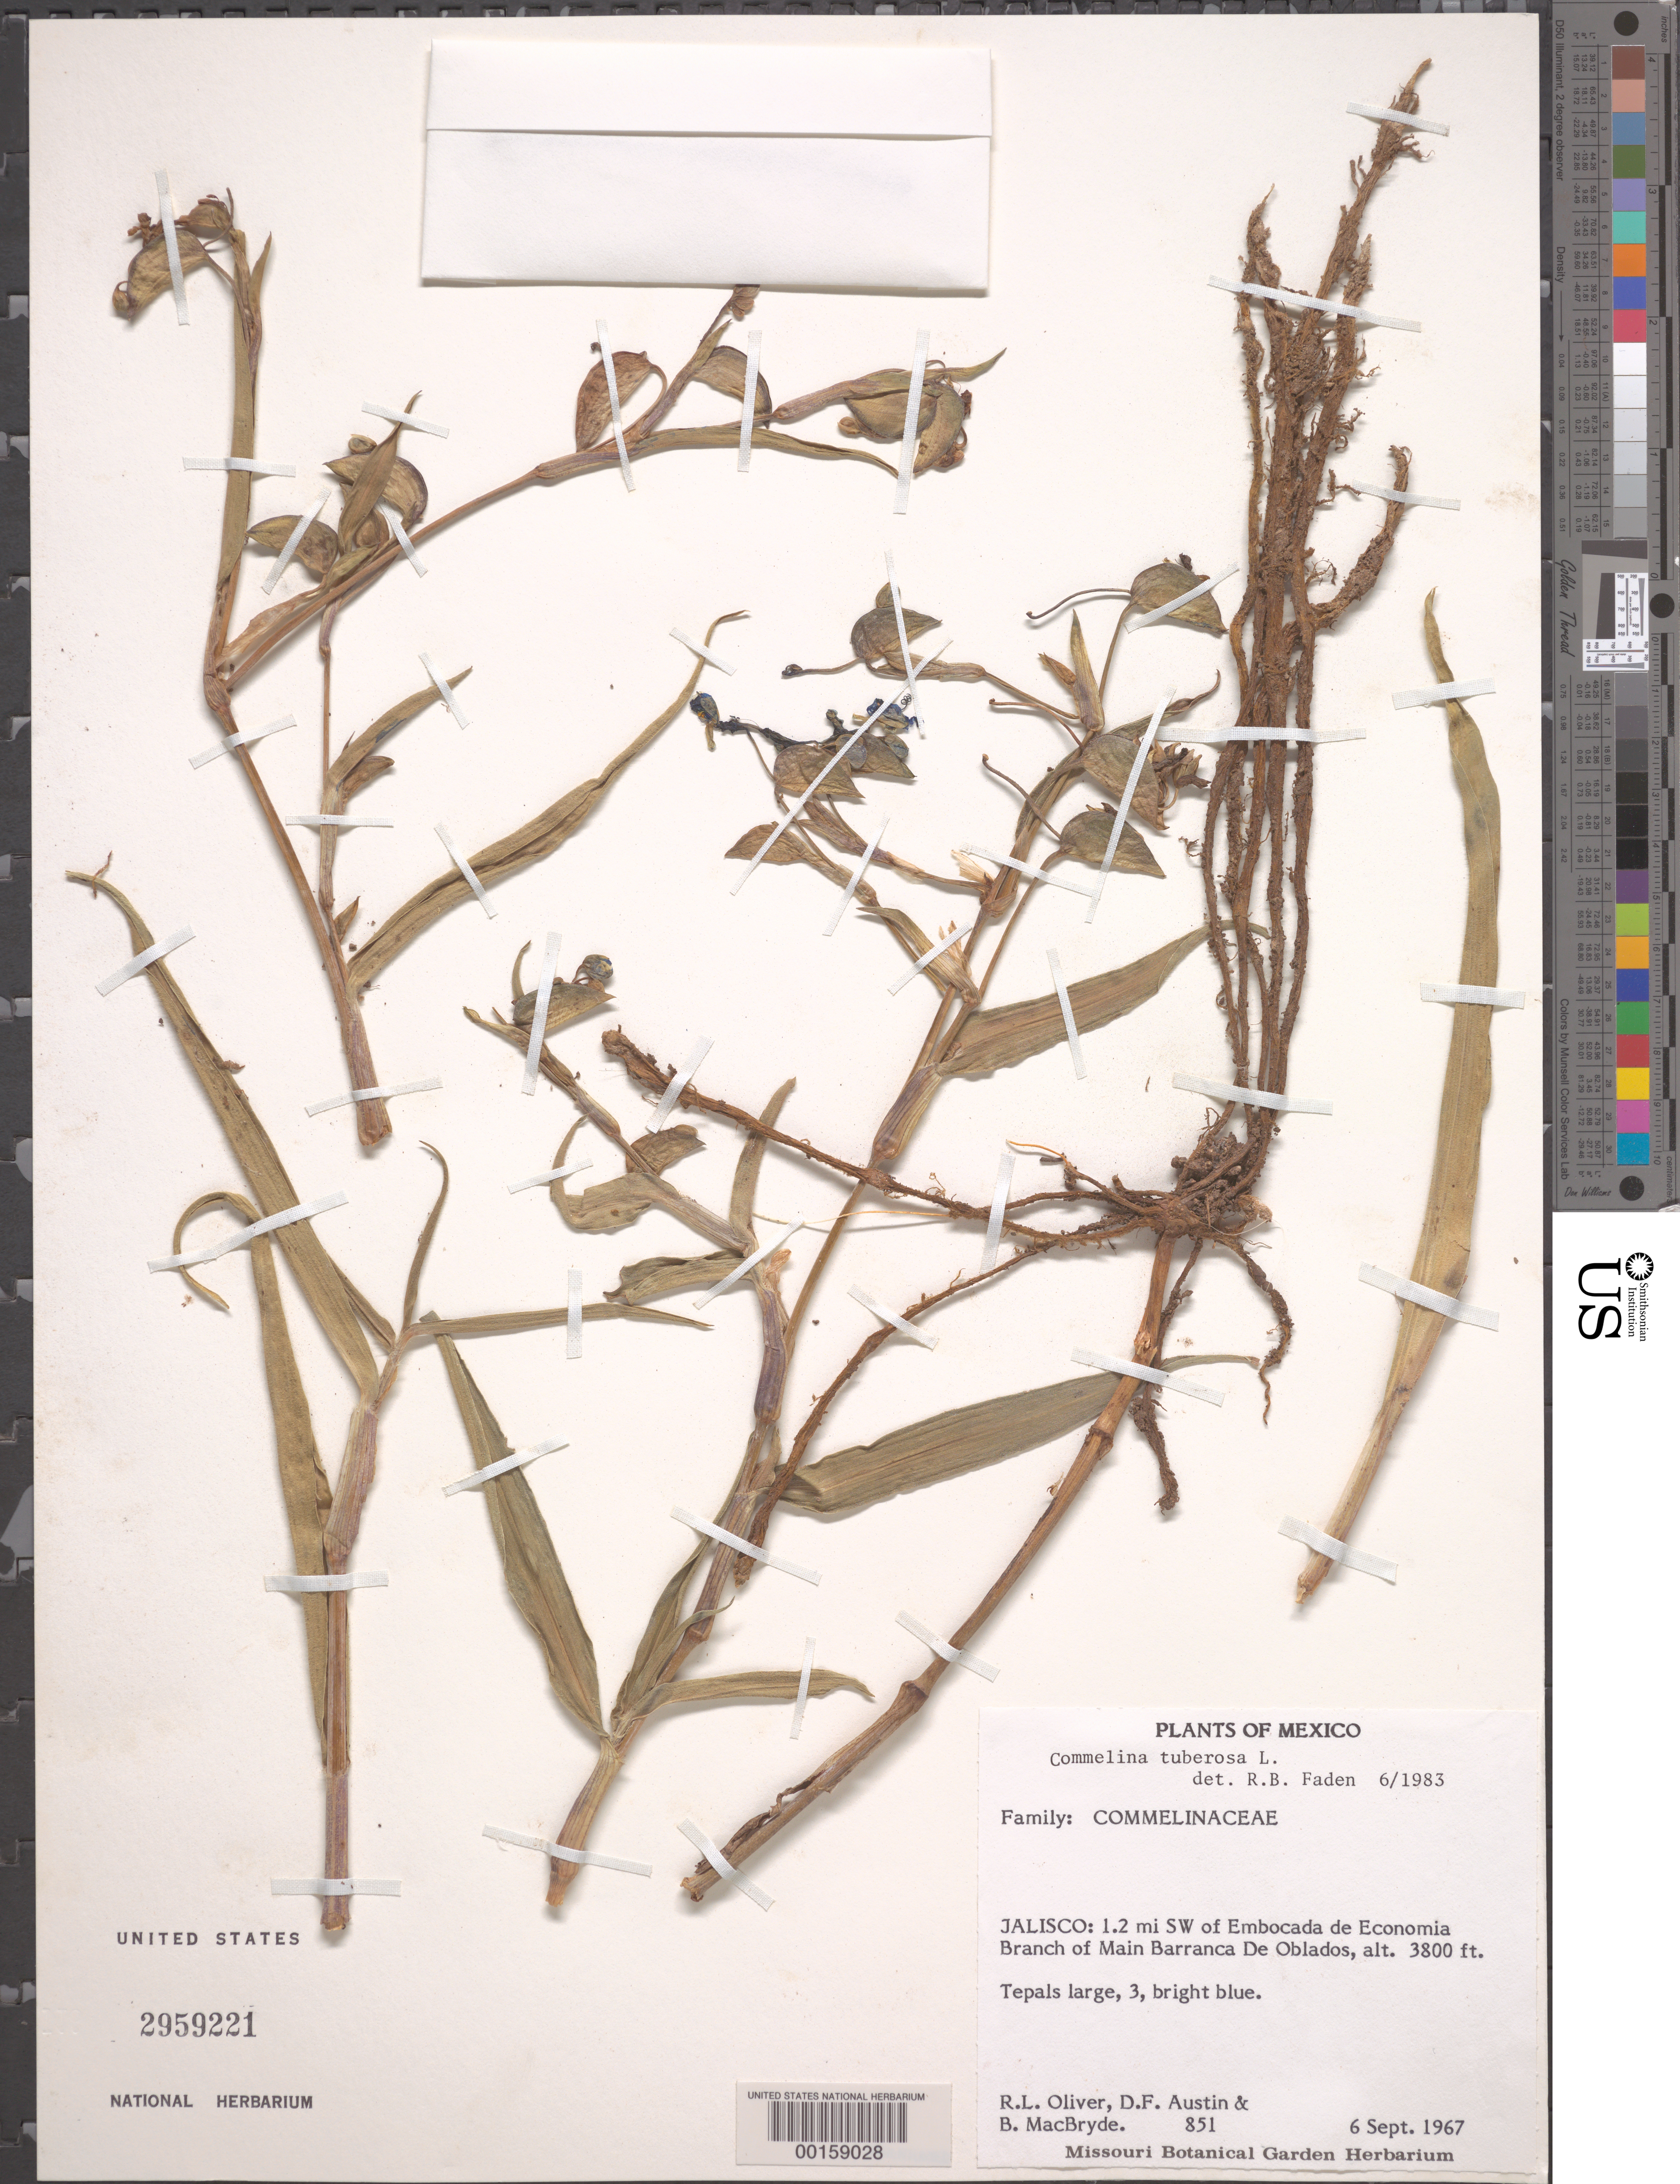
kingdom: Plantae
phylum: Tracheophyta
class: Liliopsida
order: Commelinales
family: Commelinaceae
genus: Commelina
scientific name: Commelina tuberosa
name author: L.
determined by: Faden, Robert B., (US), Smithsonian Institution - National Museum of Natural History (UNITED STATES)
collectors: R. L. Oliver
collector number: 851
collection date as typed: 06 Sep 1967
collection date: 1967-09-06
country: Mexico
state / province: Jalisco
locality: SW of Embocada de Economia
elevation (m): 1159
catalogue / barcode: US 2959221